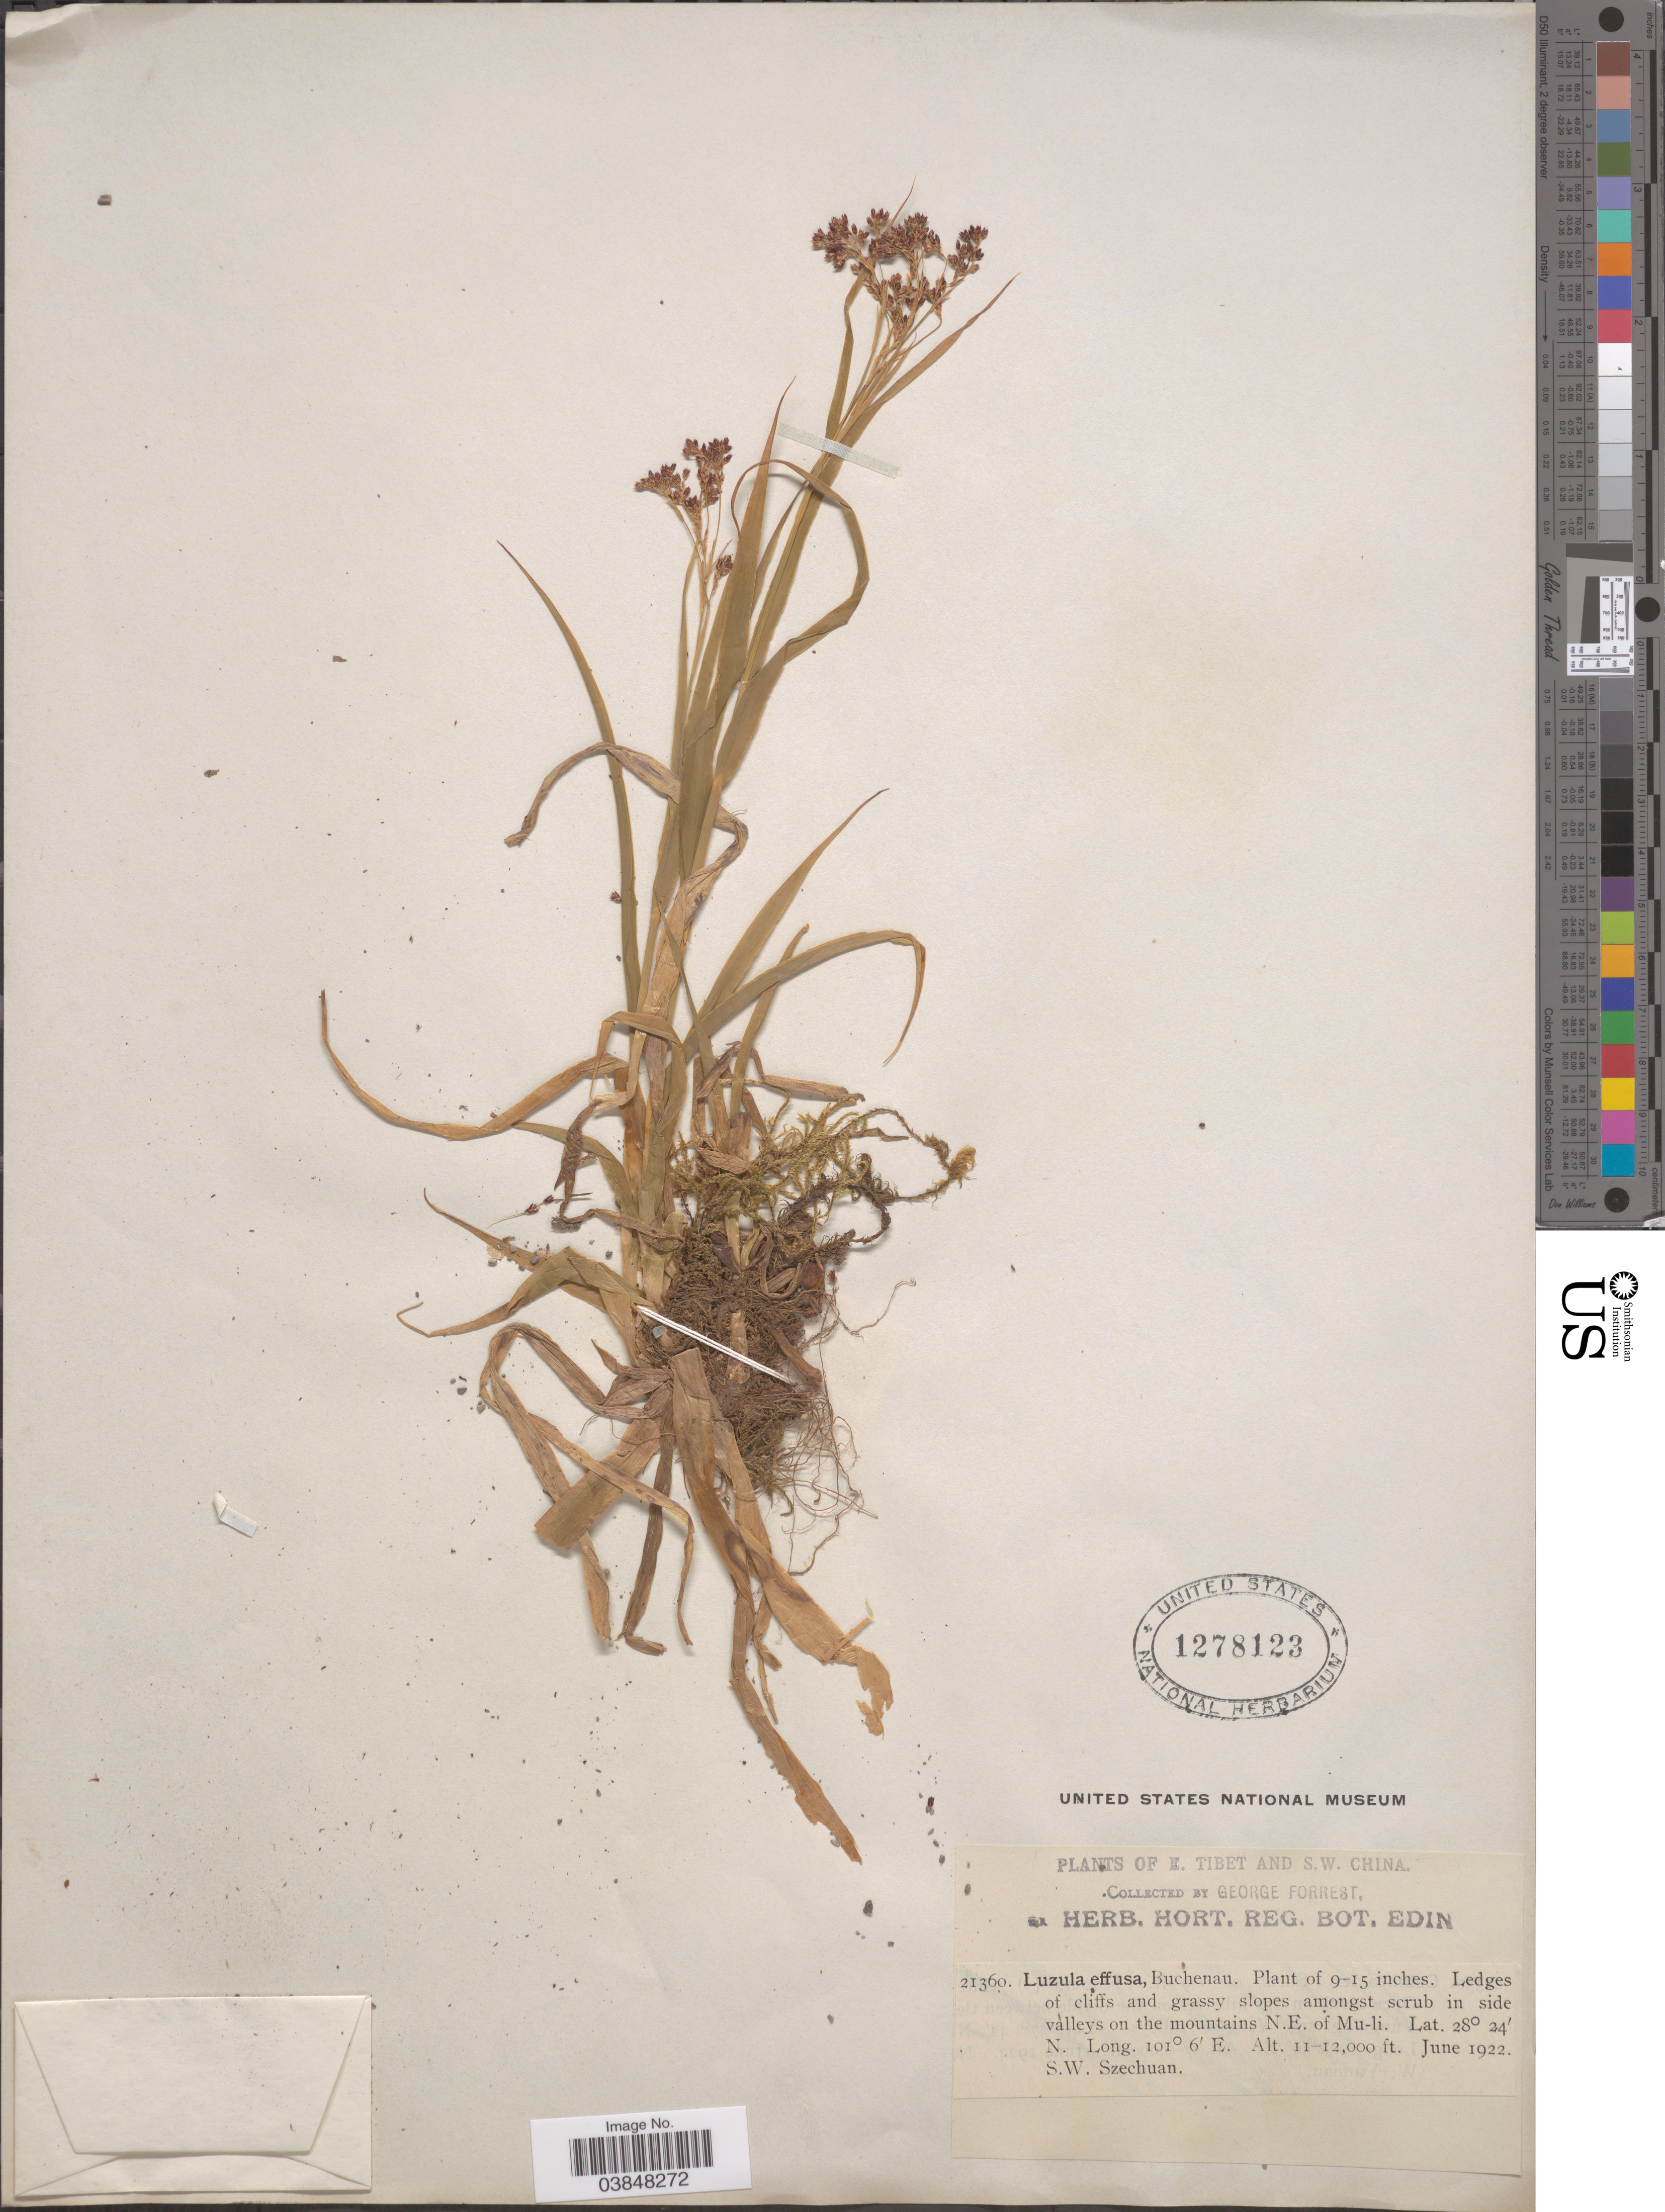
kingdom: Plantae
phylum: Tracheophyta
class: Liliopsida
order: Poales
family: Juncaceae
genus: Luzula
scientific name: Luzula effusa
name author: Buchenau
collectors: G. Forrest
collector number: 21360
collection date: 1922-06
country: China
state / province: Sichuan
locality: S. W. China. In side valleys on the mountains, N.E. of Mu-li. S.W. Szechuan.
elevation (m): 3353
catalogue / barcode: US 1278123